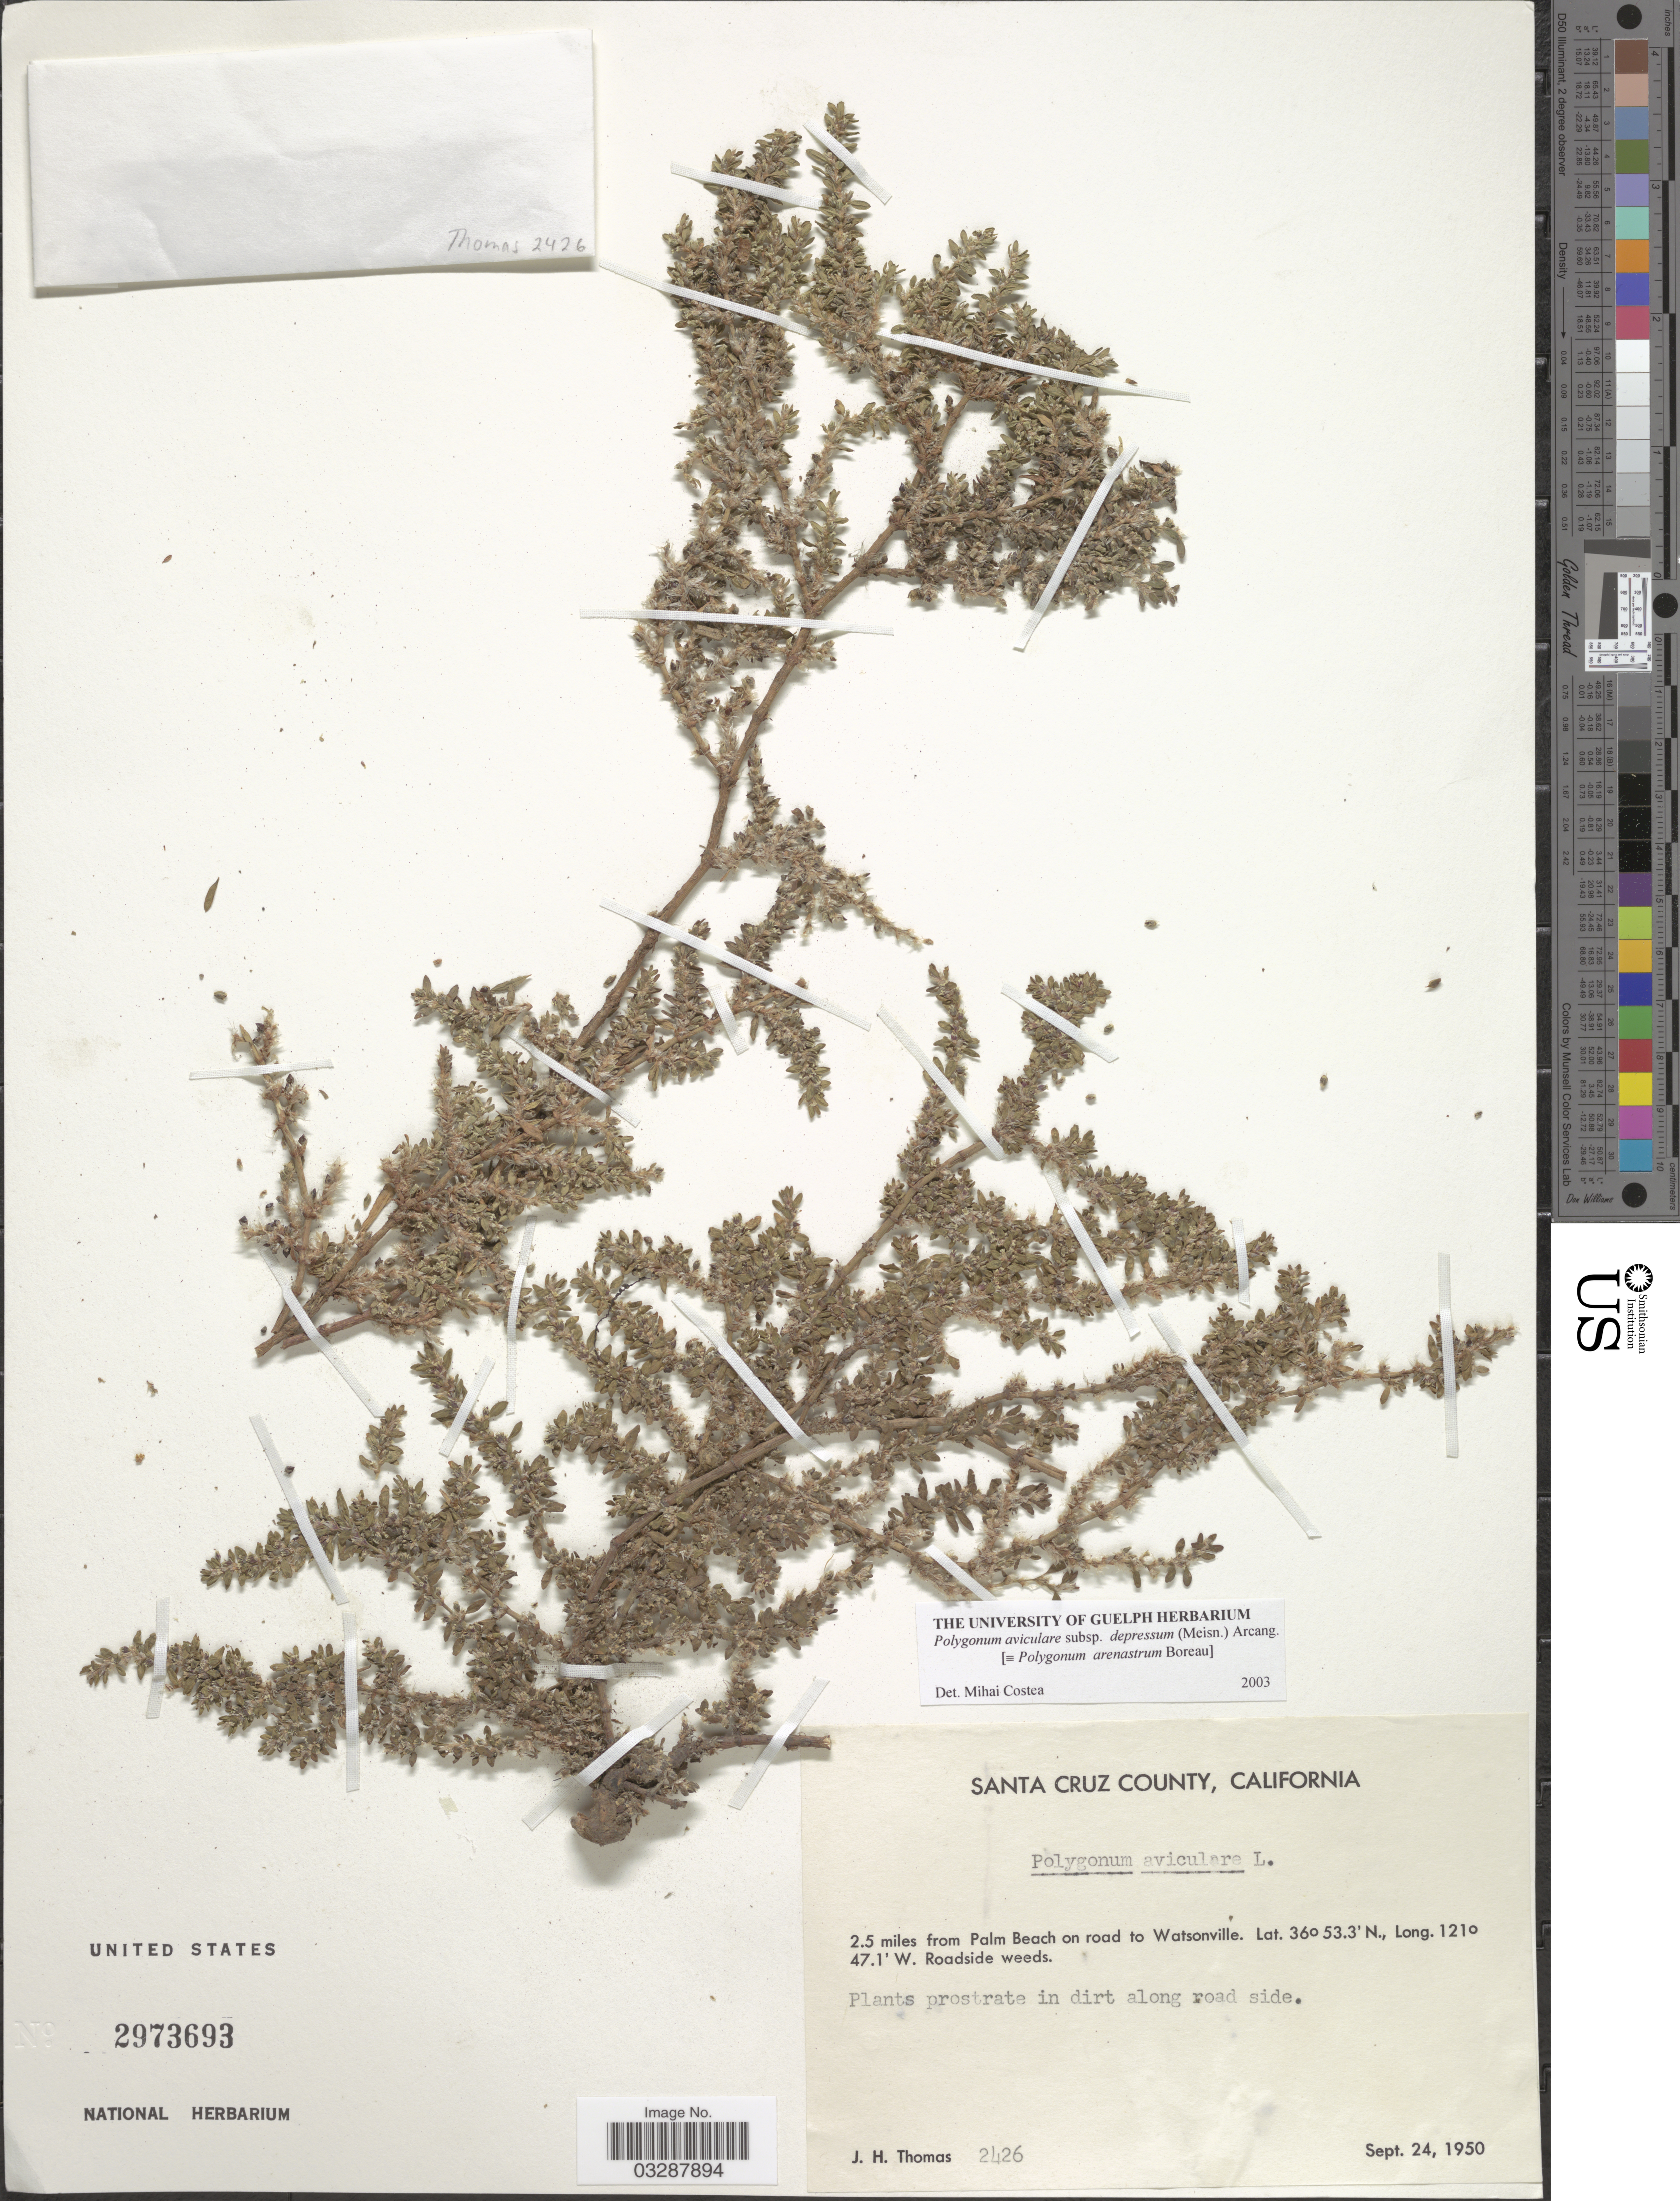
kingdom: Plantae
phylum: Tracheophyta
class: Magnoliopsida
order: Caryophyllales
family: Polygonaceae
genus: Polygonum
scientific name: Polygonum aviculare subsp. depressum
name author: (Meisn.) Arcang.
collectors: J. H. Thomas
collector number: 2426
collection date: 1950-09-24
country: United States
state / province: California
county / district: Santa Cruz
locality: Santa Cruz County, 2.5 miles from Palm Beach on road to Watsonville.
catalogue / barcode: US 2973693